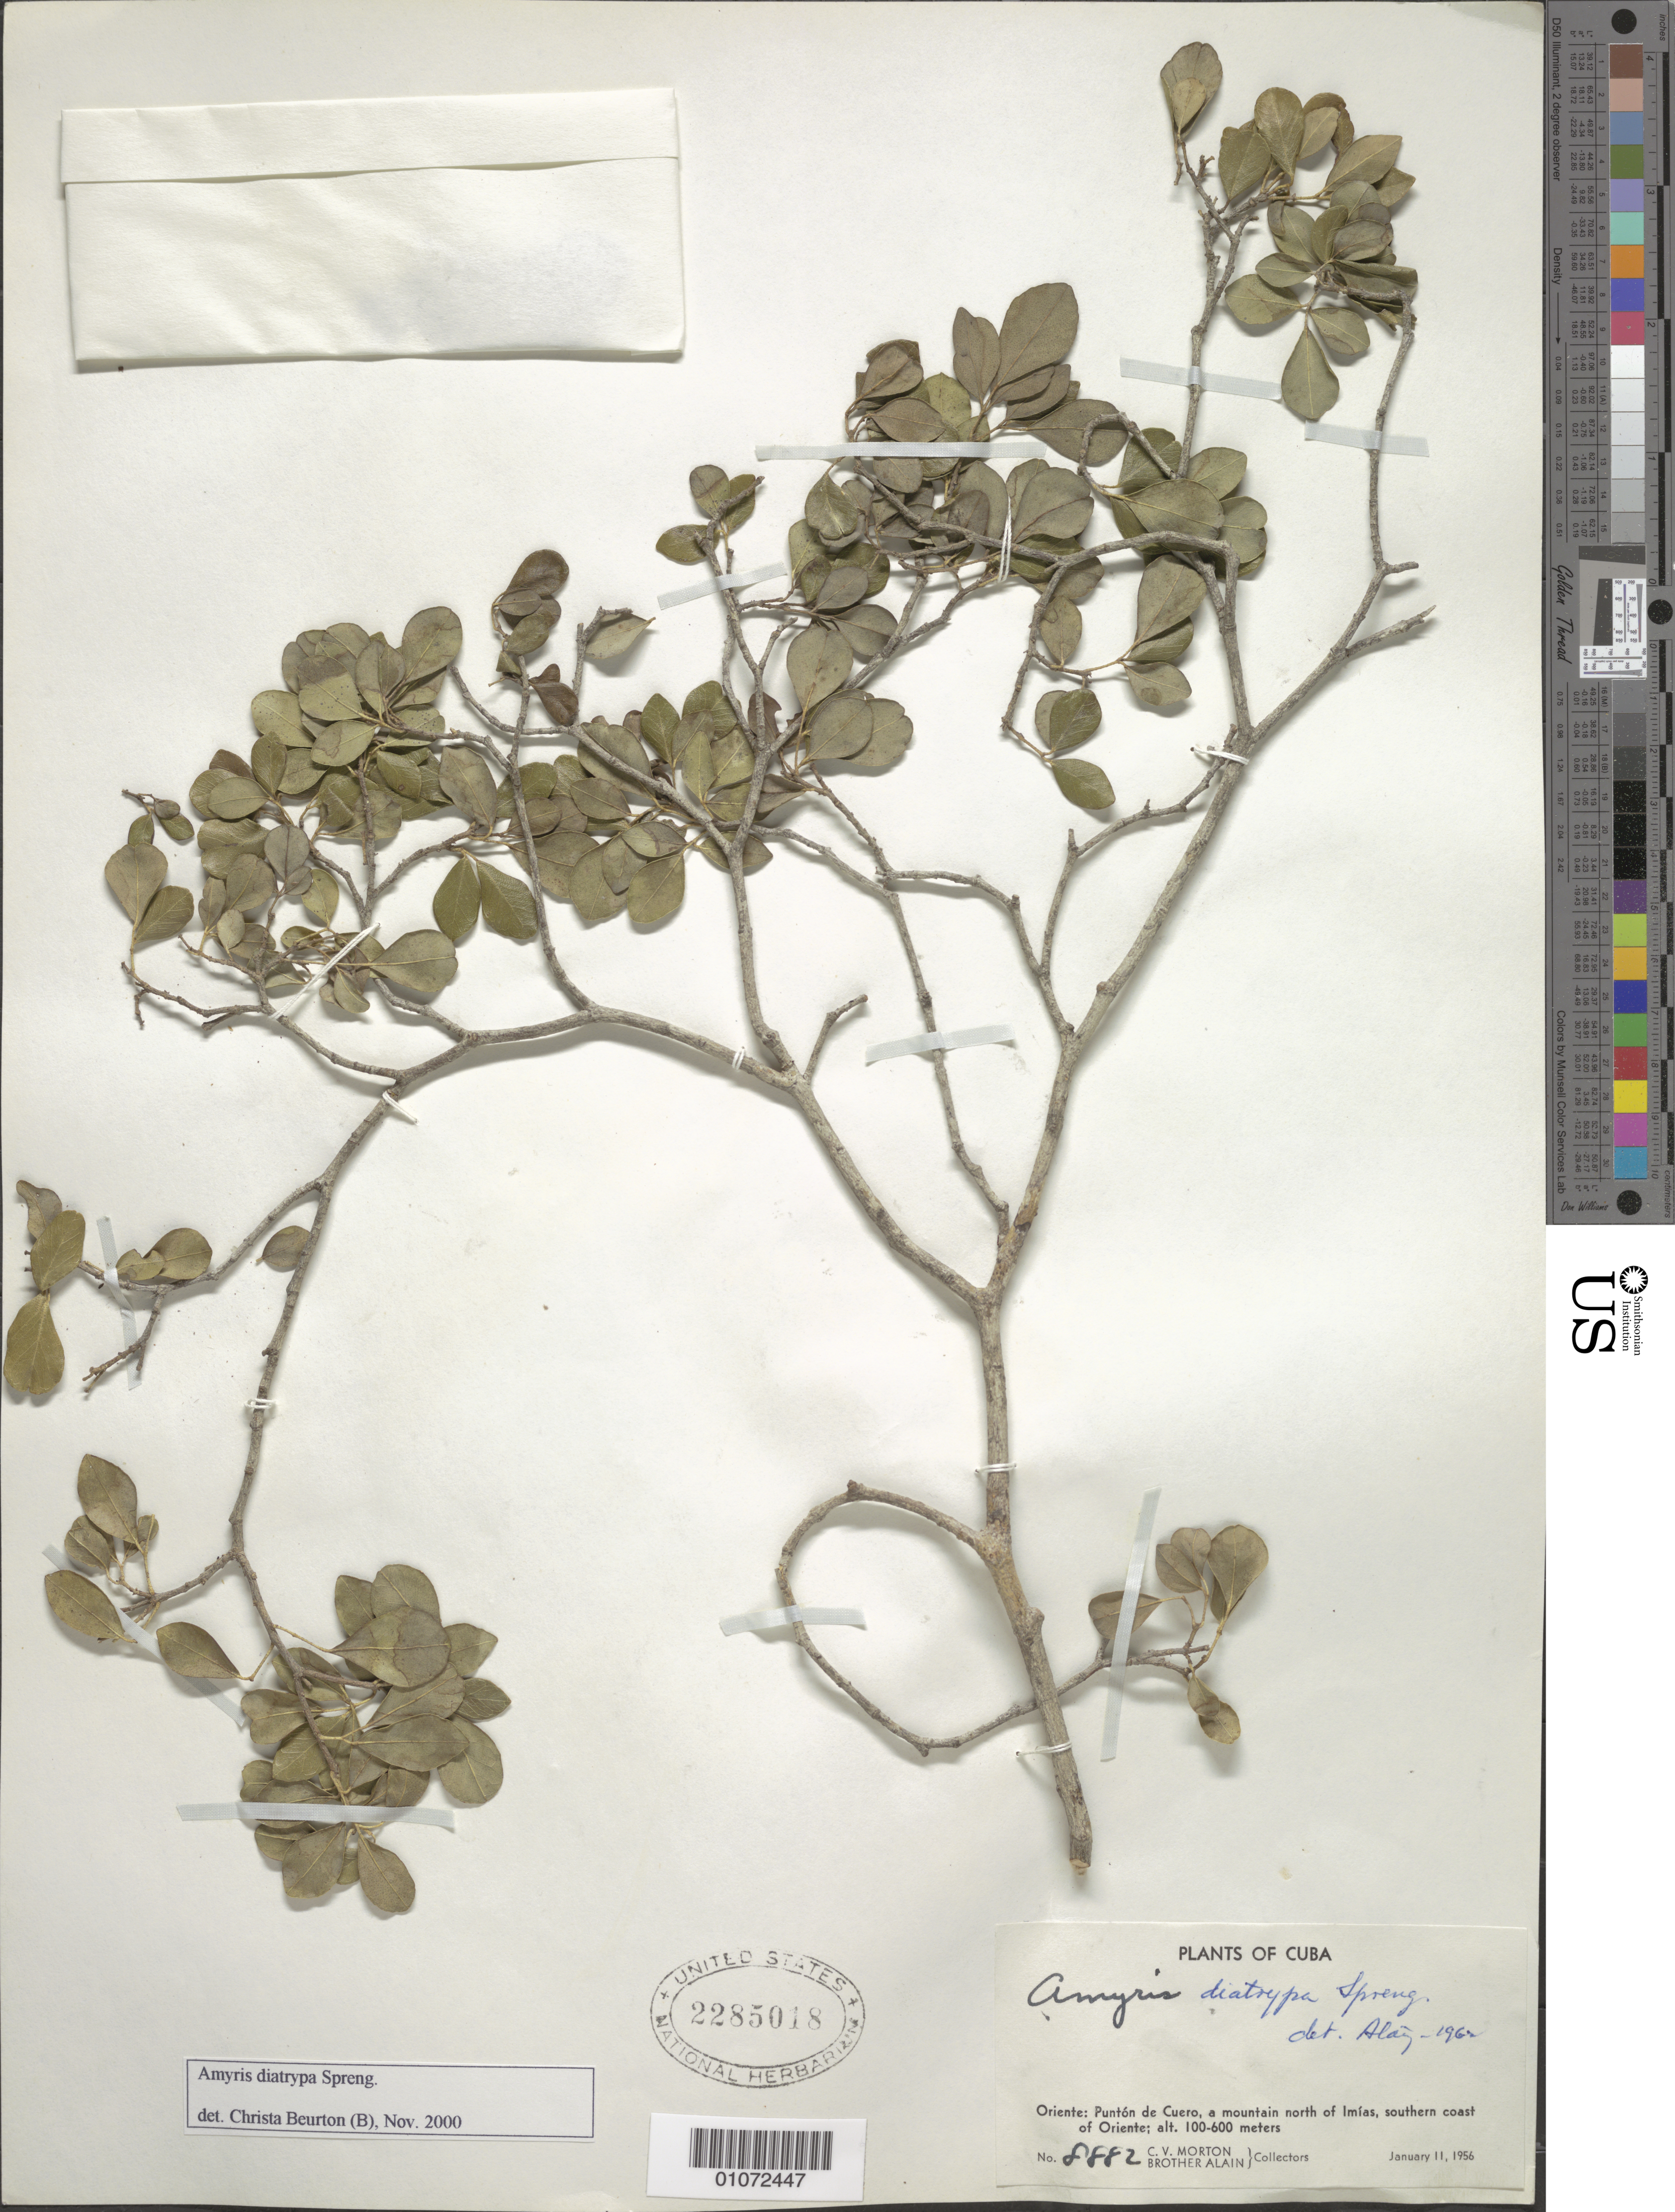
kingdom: Plantae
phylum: Tracheophyta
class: Magnoliopsida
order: Sapindales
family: Rutaceae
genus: Amyris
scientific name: Amyris diatrypa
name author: Spreng.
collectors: C. V. Morton & A. H. Liogier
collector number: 8882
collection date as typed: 11 Jan 1956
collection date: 1956-01-11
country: Cuba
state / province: Guantanamo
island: Cuba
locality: Punton de Cuero, a mountain N of Imias, S coast of Oriente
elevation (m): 100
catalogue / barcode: US 2285018